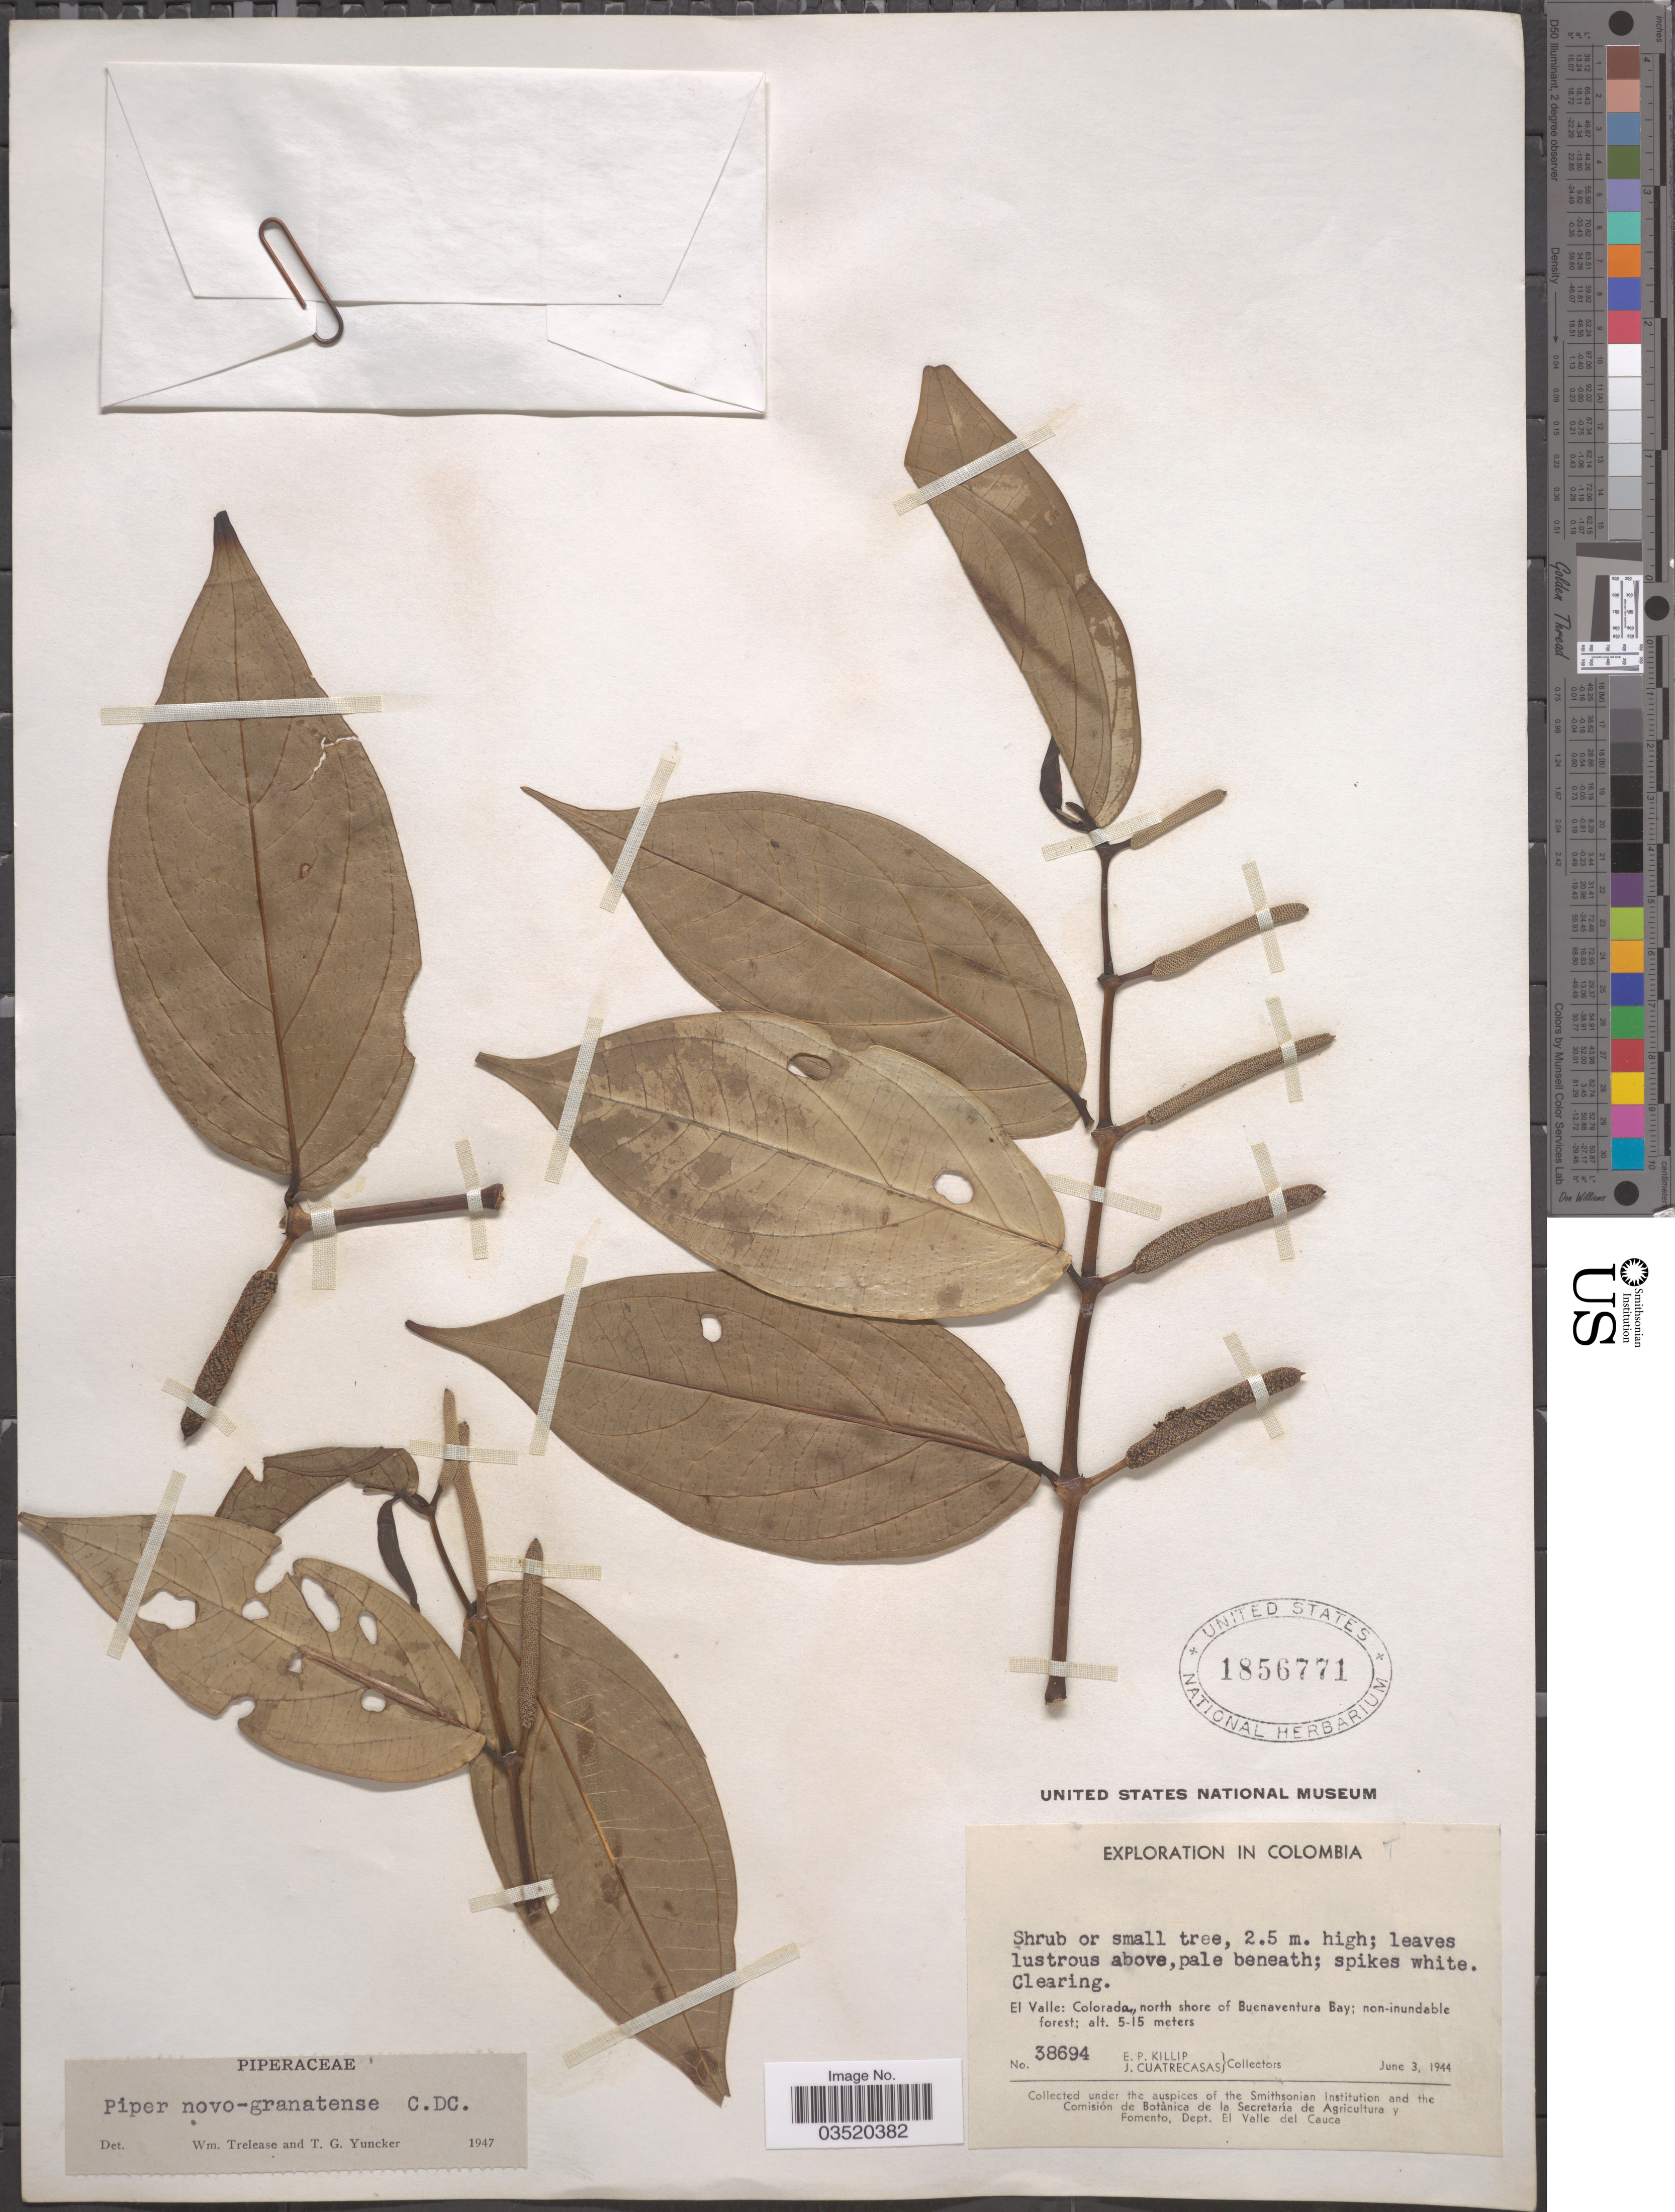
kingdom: Plantae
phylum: Tracheophyta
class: Magnoliopsida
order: Piperales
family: Piperaceae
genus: Piper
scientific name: Piper novo-granatense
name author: C. DC.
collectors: E. P. Killip & J. Cuatrecasas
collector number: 38694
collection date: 1944-06-03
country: Colombia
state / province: Valle del Cauca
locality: El Valle: Colorado, north shore of Buenaventura Bay.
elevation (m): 5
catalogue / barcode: US 1856771